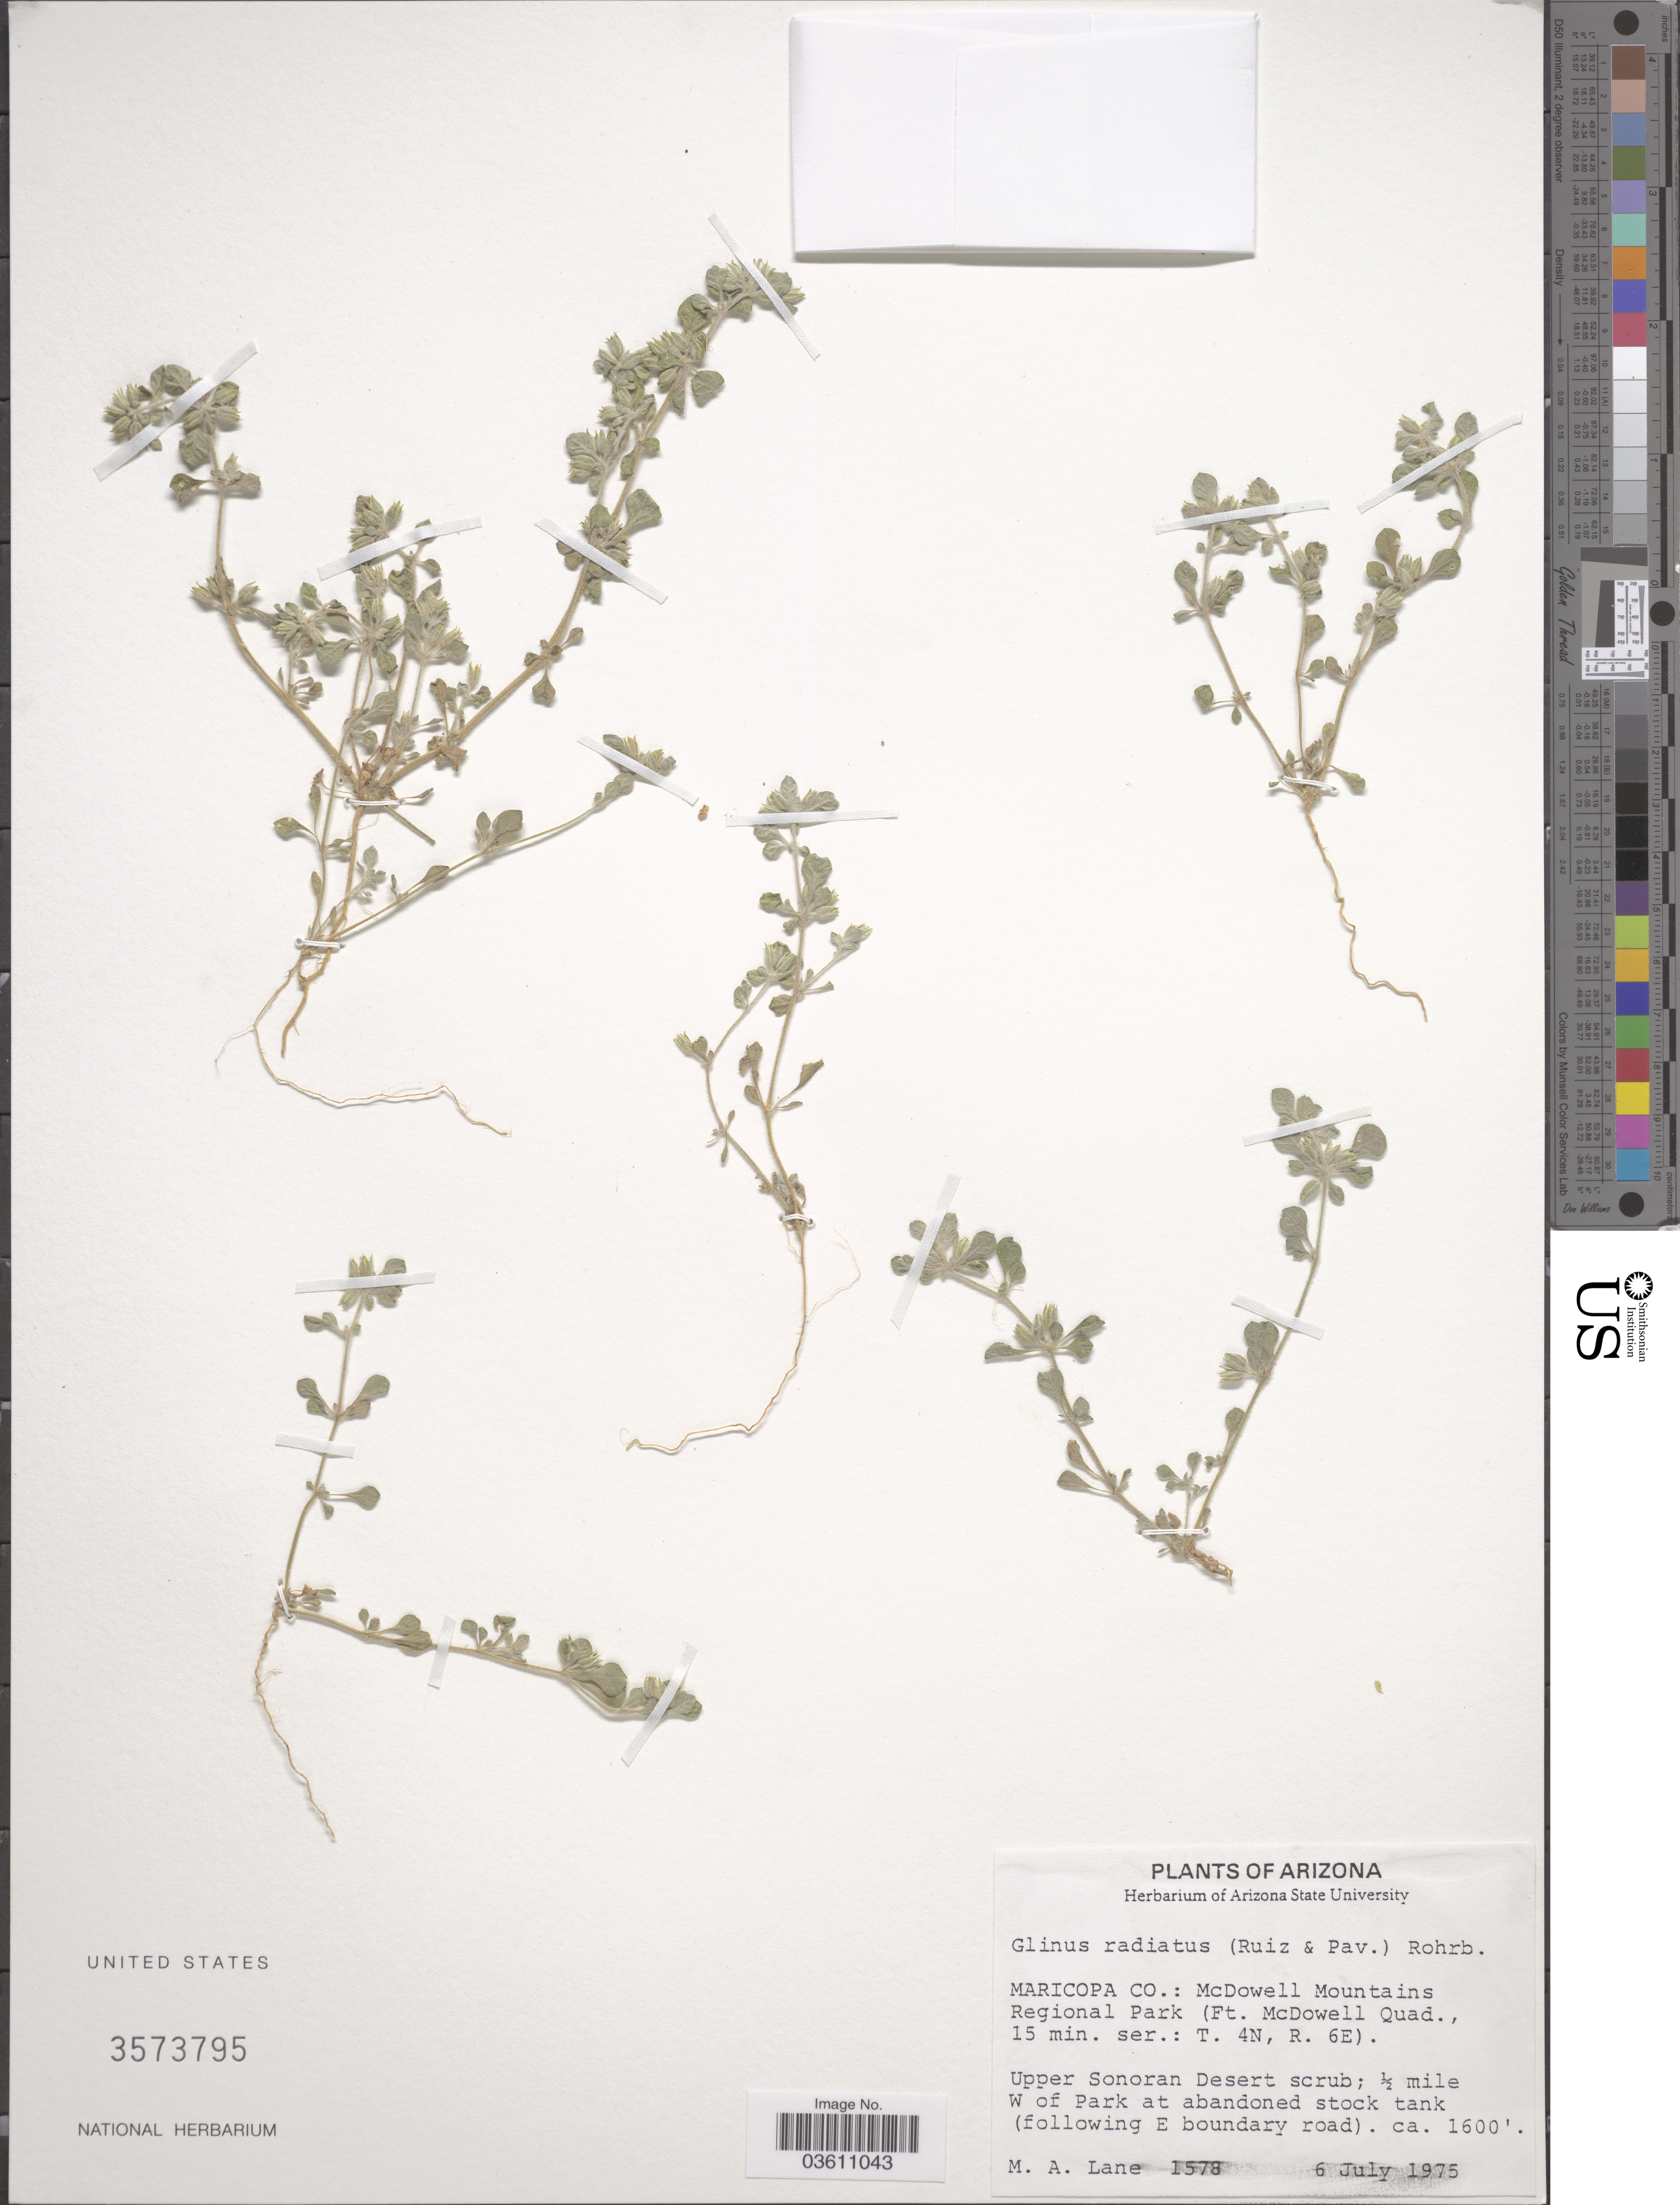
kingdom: Plantae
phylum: Tracheophyta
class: Magnoliopsida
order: Caryophyllales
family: Molluginaceae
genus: Glinus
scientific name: Glinus radiatus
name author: (Ruiz & Pav.) Rohrb.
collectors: M. A. Lane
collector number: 1578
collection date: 1975-07-06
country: United States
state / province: Arizona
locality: Maricopa Co.: McDowell Mountains Regional Park (Ft. McDowell Quad., 15 min. ser.: T. 4N, R. 6E). Upper Sonoran Desert scrub; ½ mile W of Park at abandoned stock tank (following E boundary road).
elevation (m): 488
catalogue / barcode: US 3573795